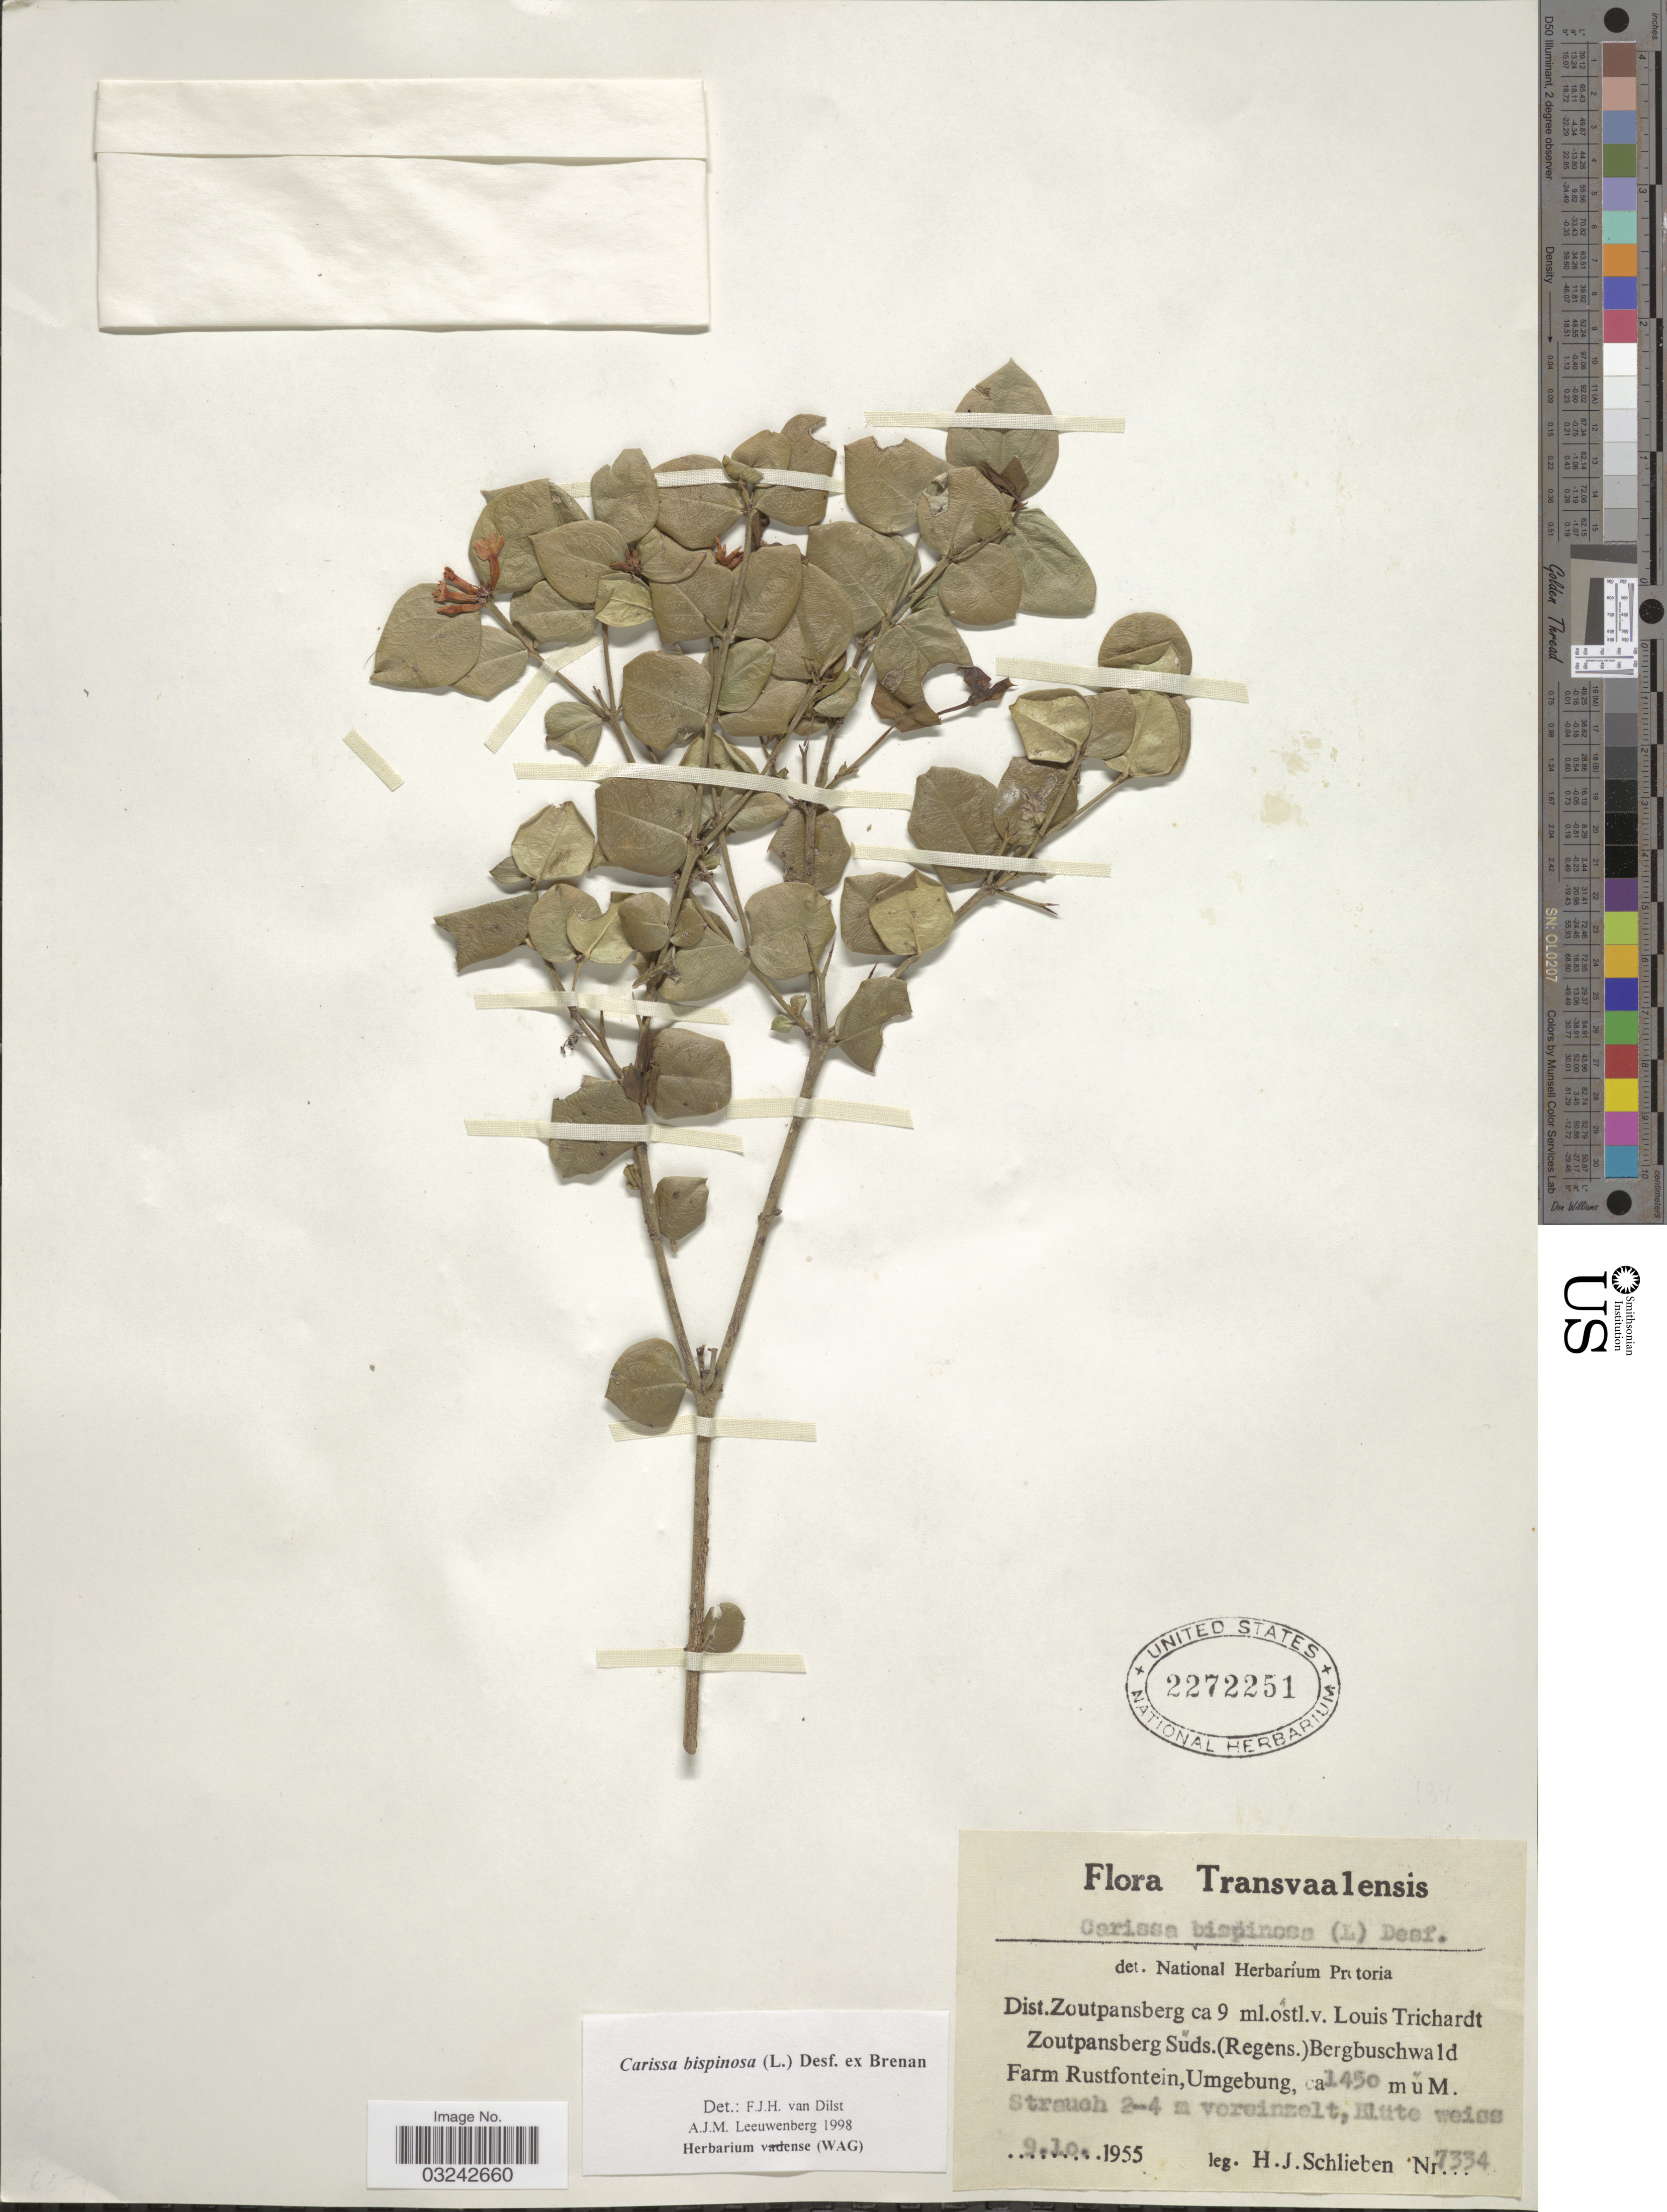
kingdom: Plantae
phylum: Tracheophyta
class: Magnoliopsida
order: Gentianales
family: Apocynaceae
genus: Carissa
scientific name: Carissa bispinosa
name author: (L.) Desf. ex Brenan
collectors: H. J. Schlieben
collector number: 7334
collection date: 1955-10-09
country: South Africa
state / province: Limpopo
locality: Transvaalensis. Dist. Zoutpansberg ca 9 ml. östl. v. Louis Trichardt Zoutpansberg Süds. (Regens.) Bergbuschwald Farm Rustfontein, Umgebung.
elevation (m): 1450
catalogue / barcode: US 2272251